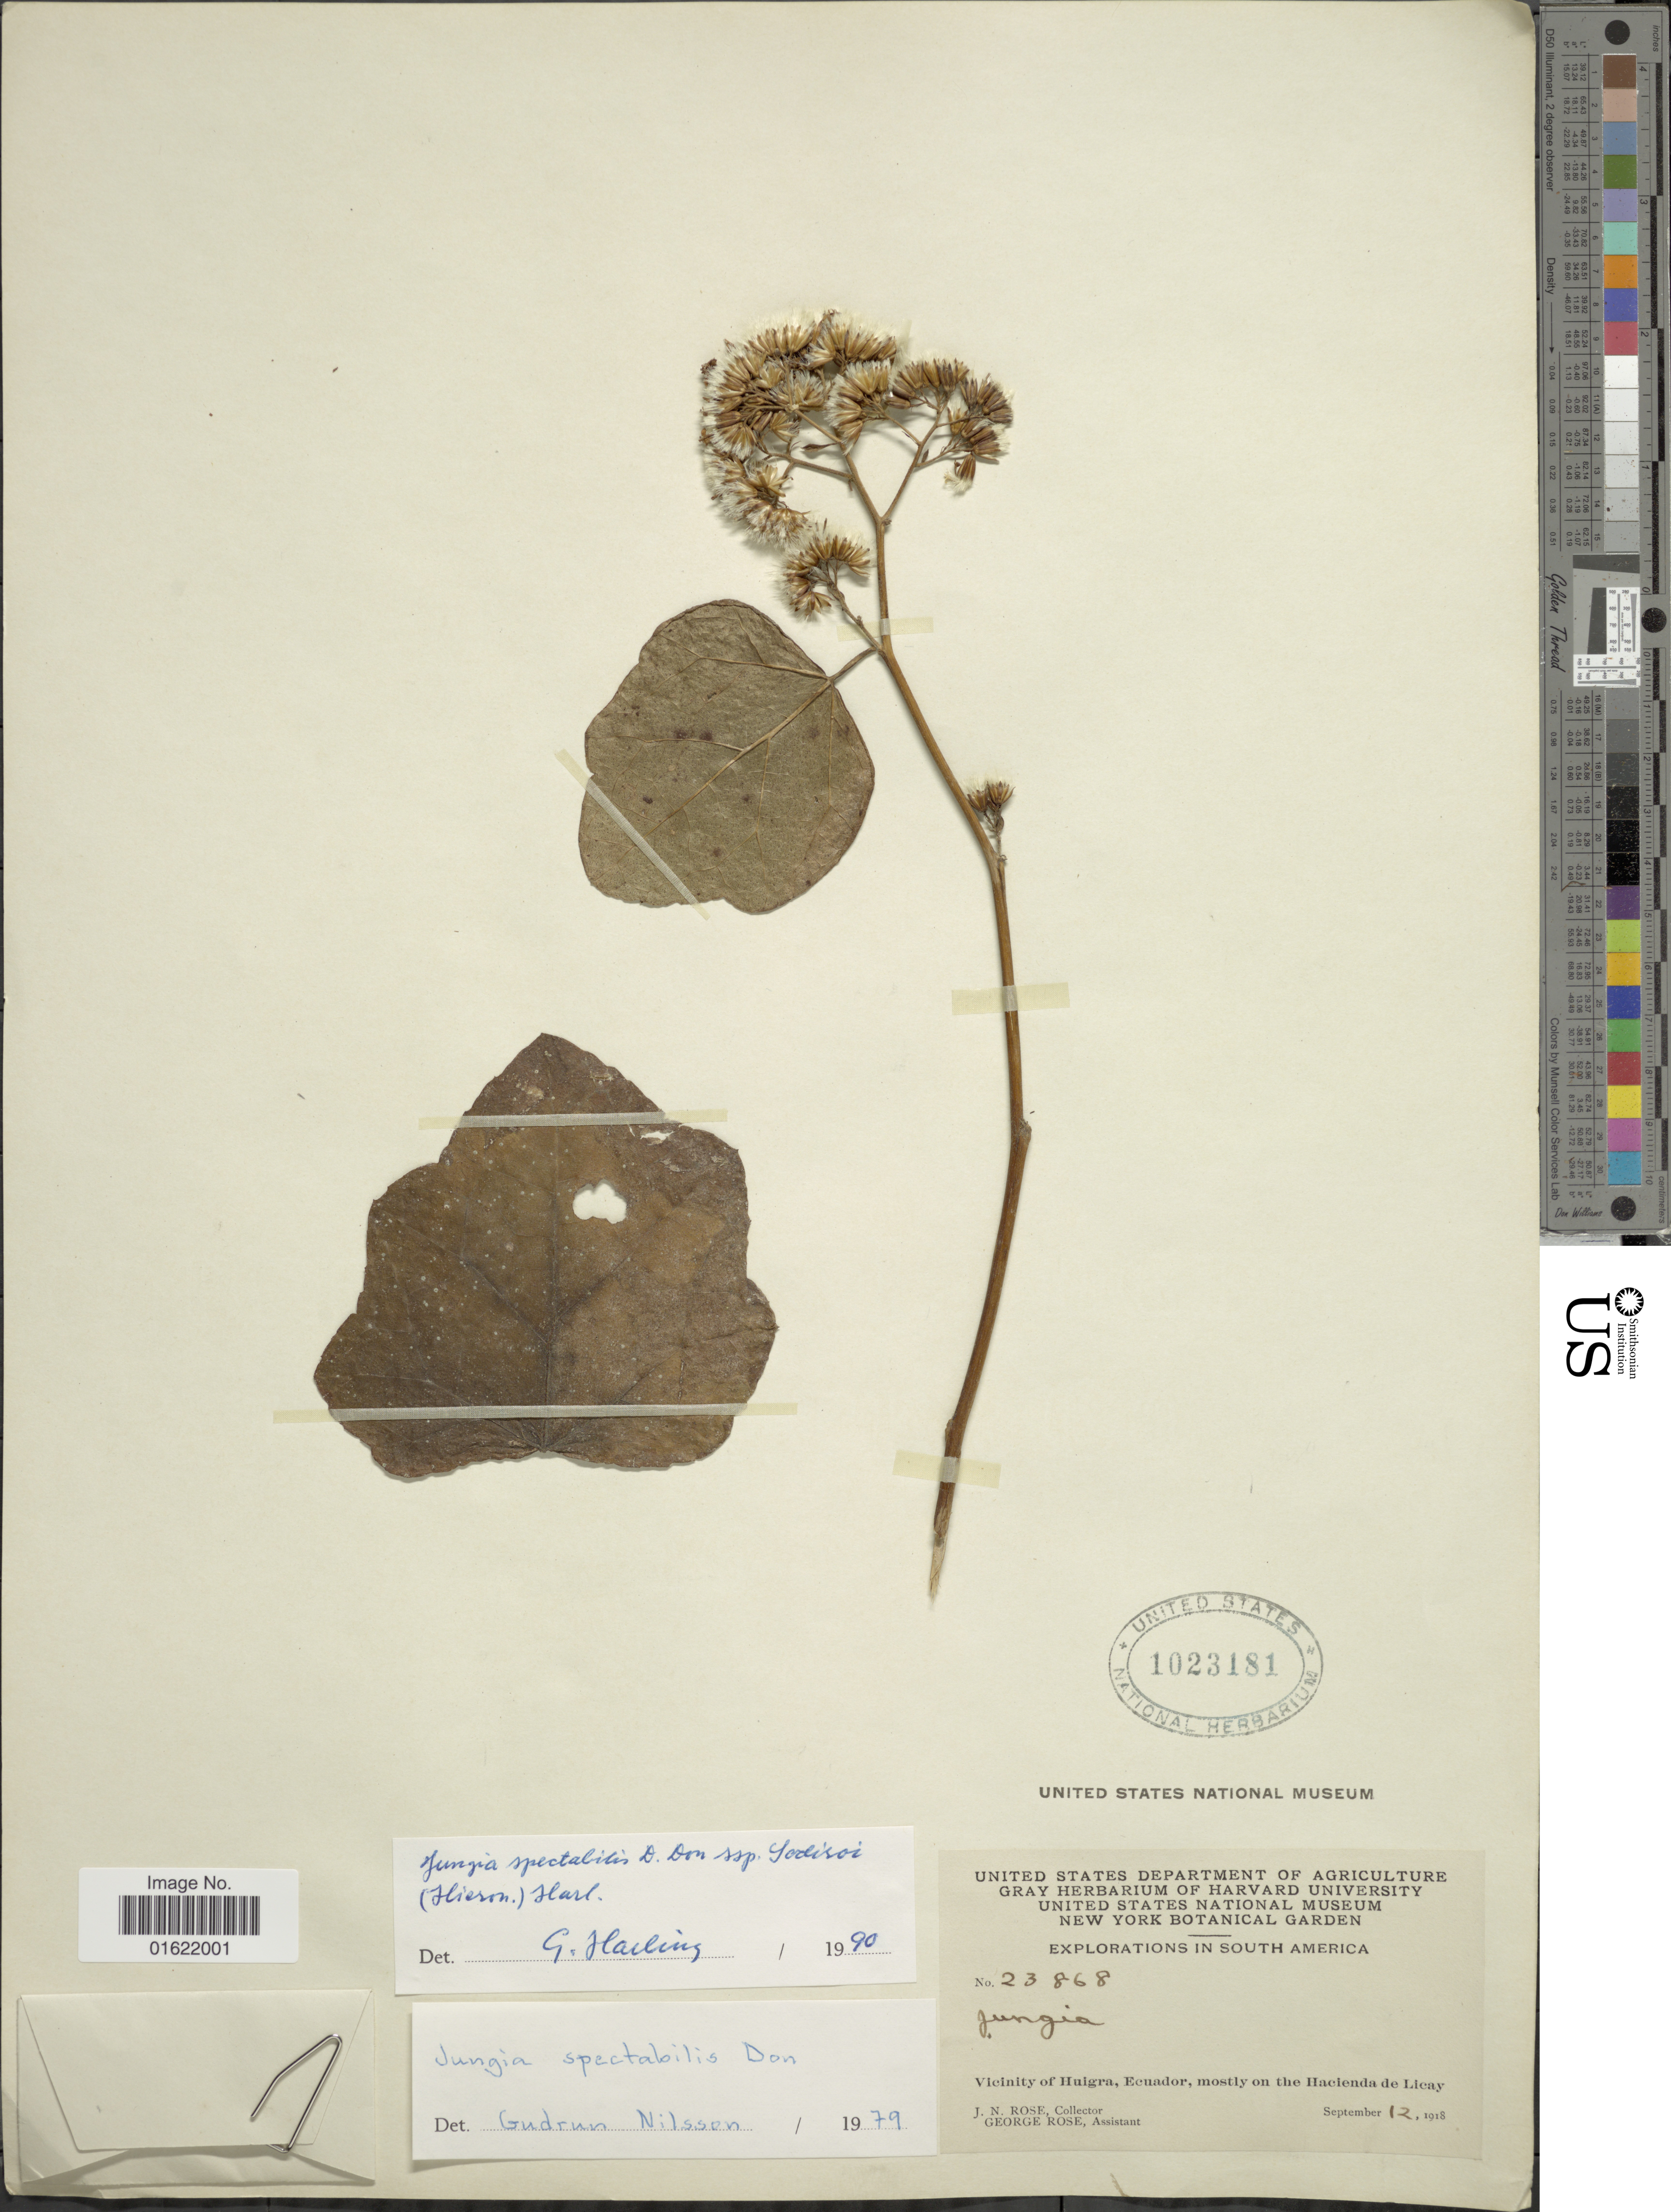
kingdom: Plantae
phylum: Tracheophyta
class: Magnoliopsida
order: Asterales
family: Asteraceae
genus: Jungia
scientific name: Jungia spectabilis subsp. sodiroi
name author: (Hieron.) Harling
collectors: J. N. Rose & G. Rose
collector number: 23868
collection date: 1918-09-12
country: Ecuador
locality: Vicinity of Huigra, Ecuador, mostly on the Hacienda de Licay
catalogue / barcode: US 1023181